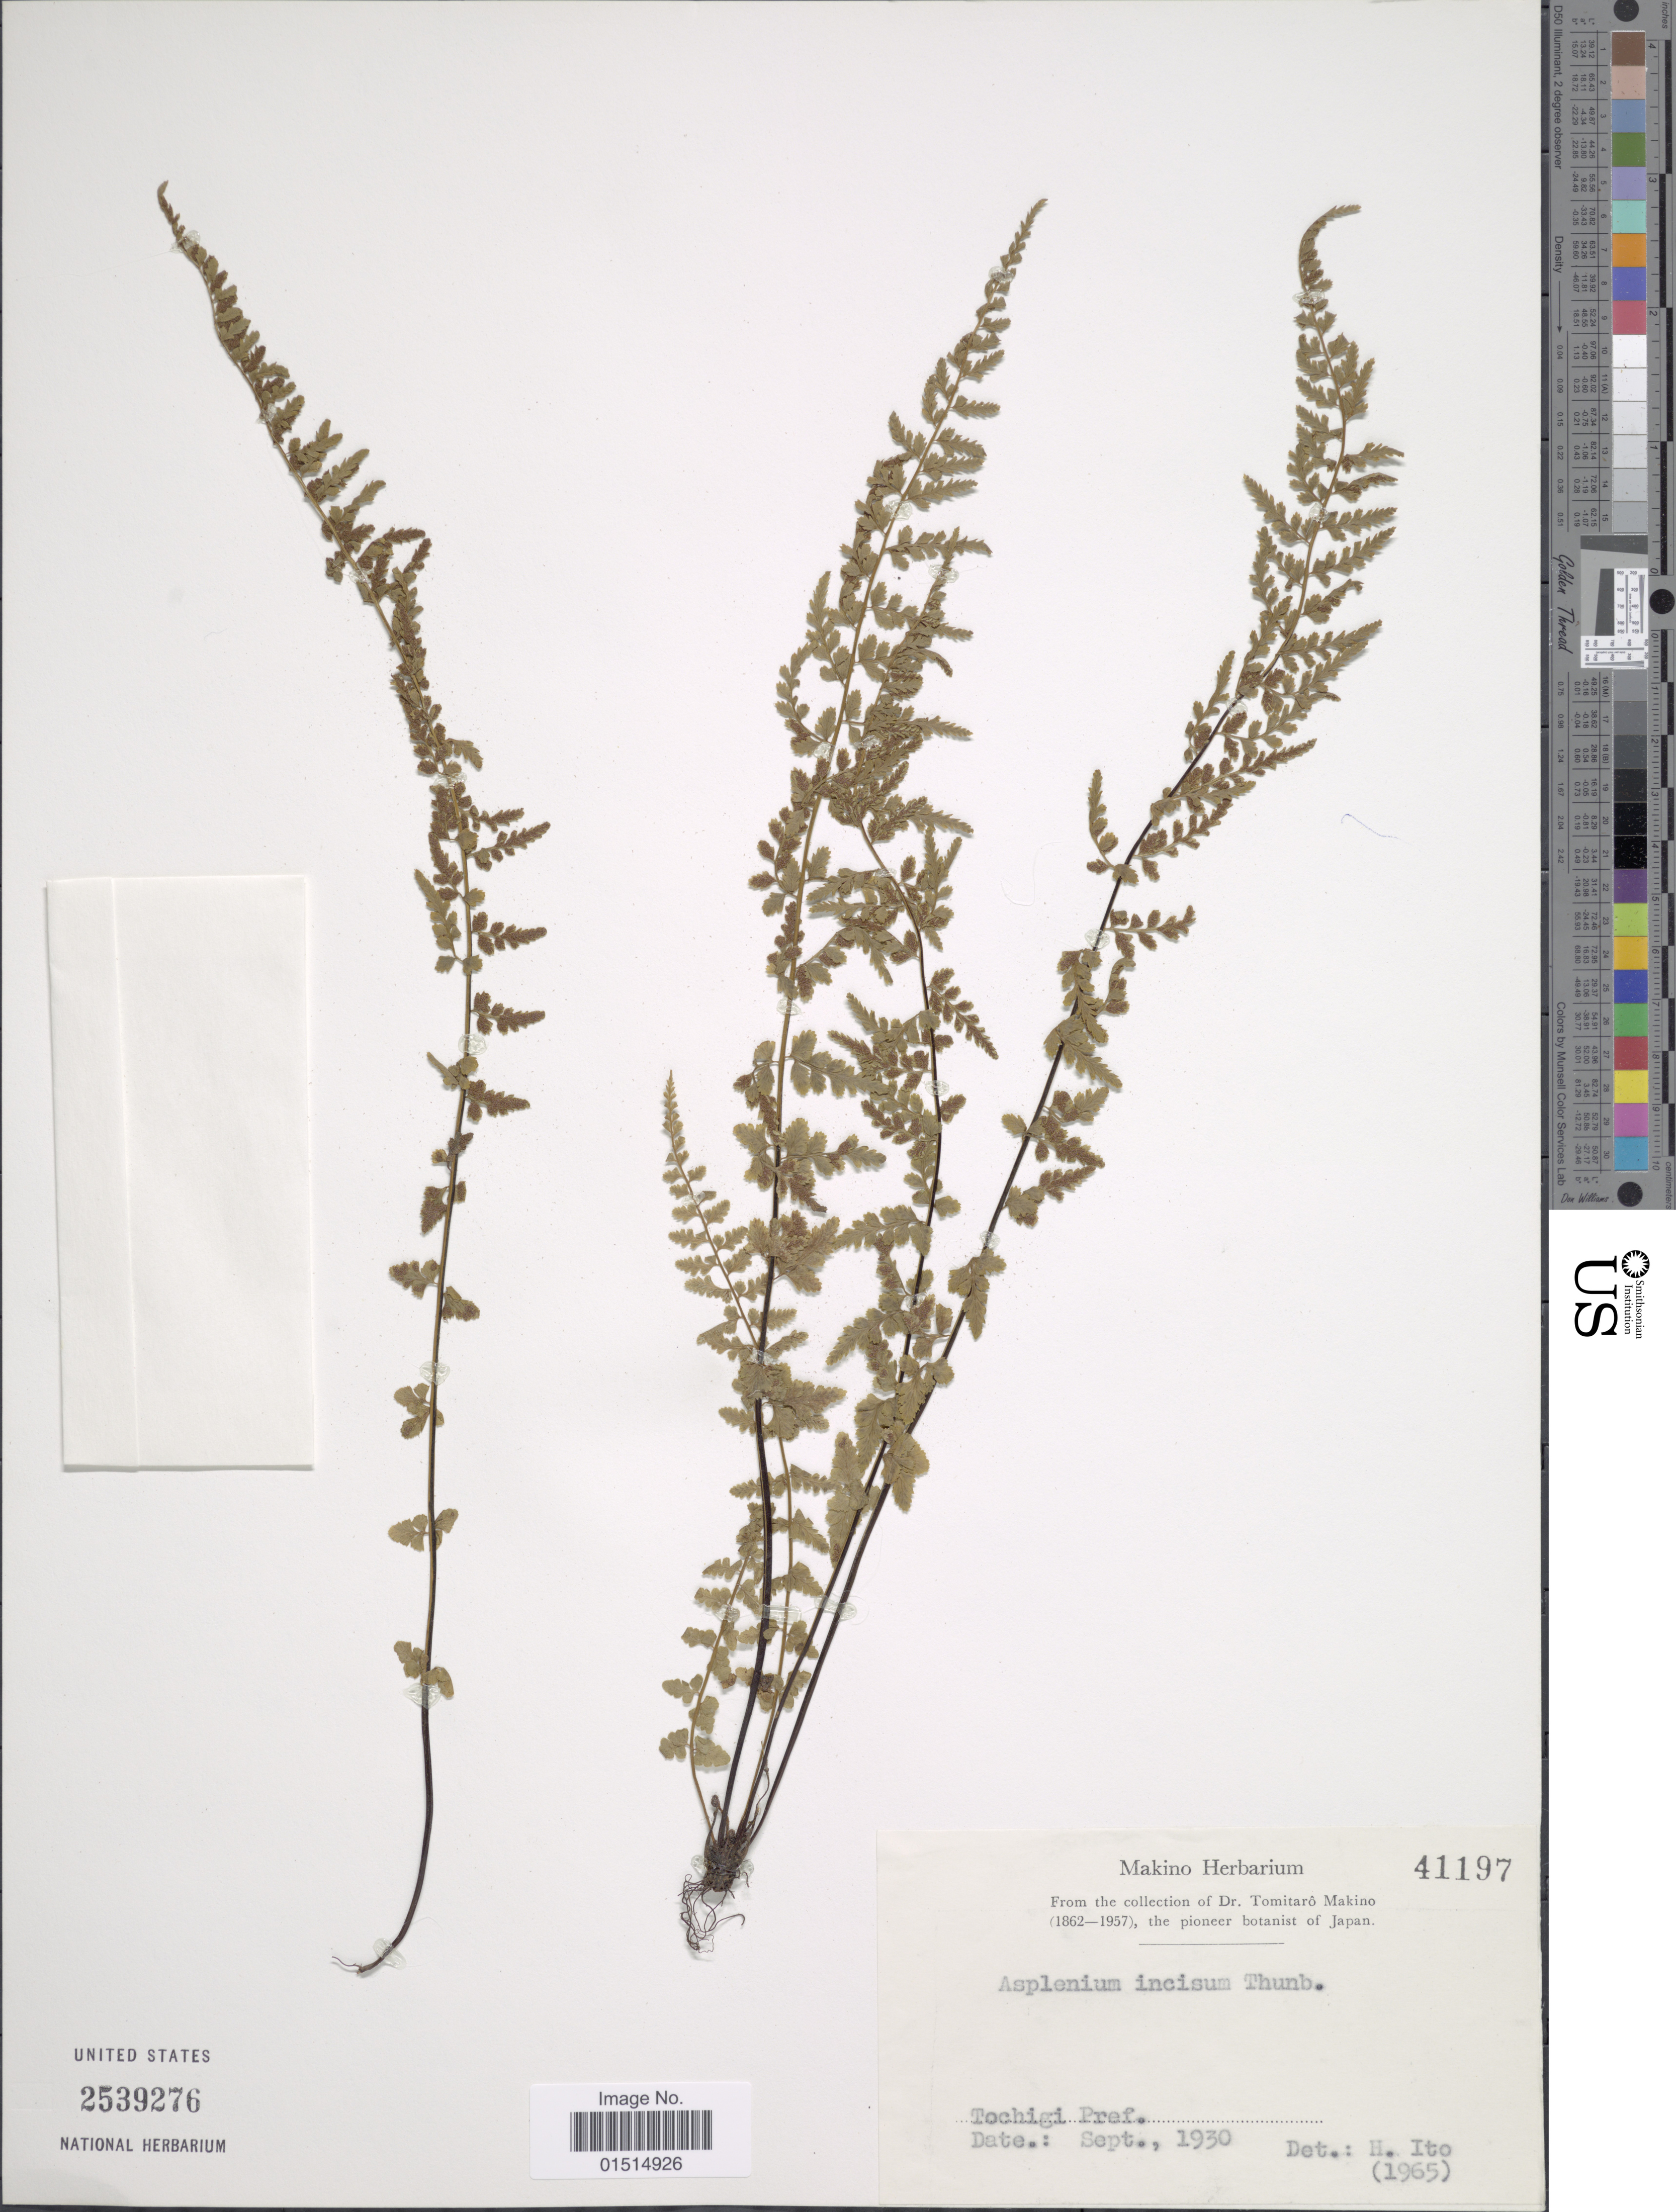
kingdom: Plantae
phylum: Tracheophyta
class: Polypodiopsida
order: Polypodiales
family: Aspleniaceae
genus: Asplenium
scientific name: Asplenium incisum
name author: Thunb.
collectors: T. Makino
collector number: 41197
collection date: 1930-09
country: Japan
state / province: Totigi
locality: Tochigi pref.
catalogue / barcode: US 2539276